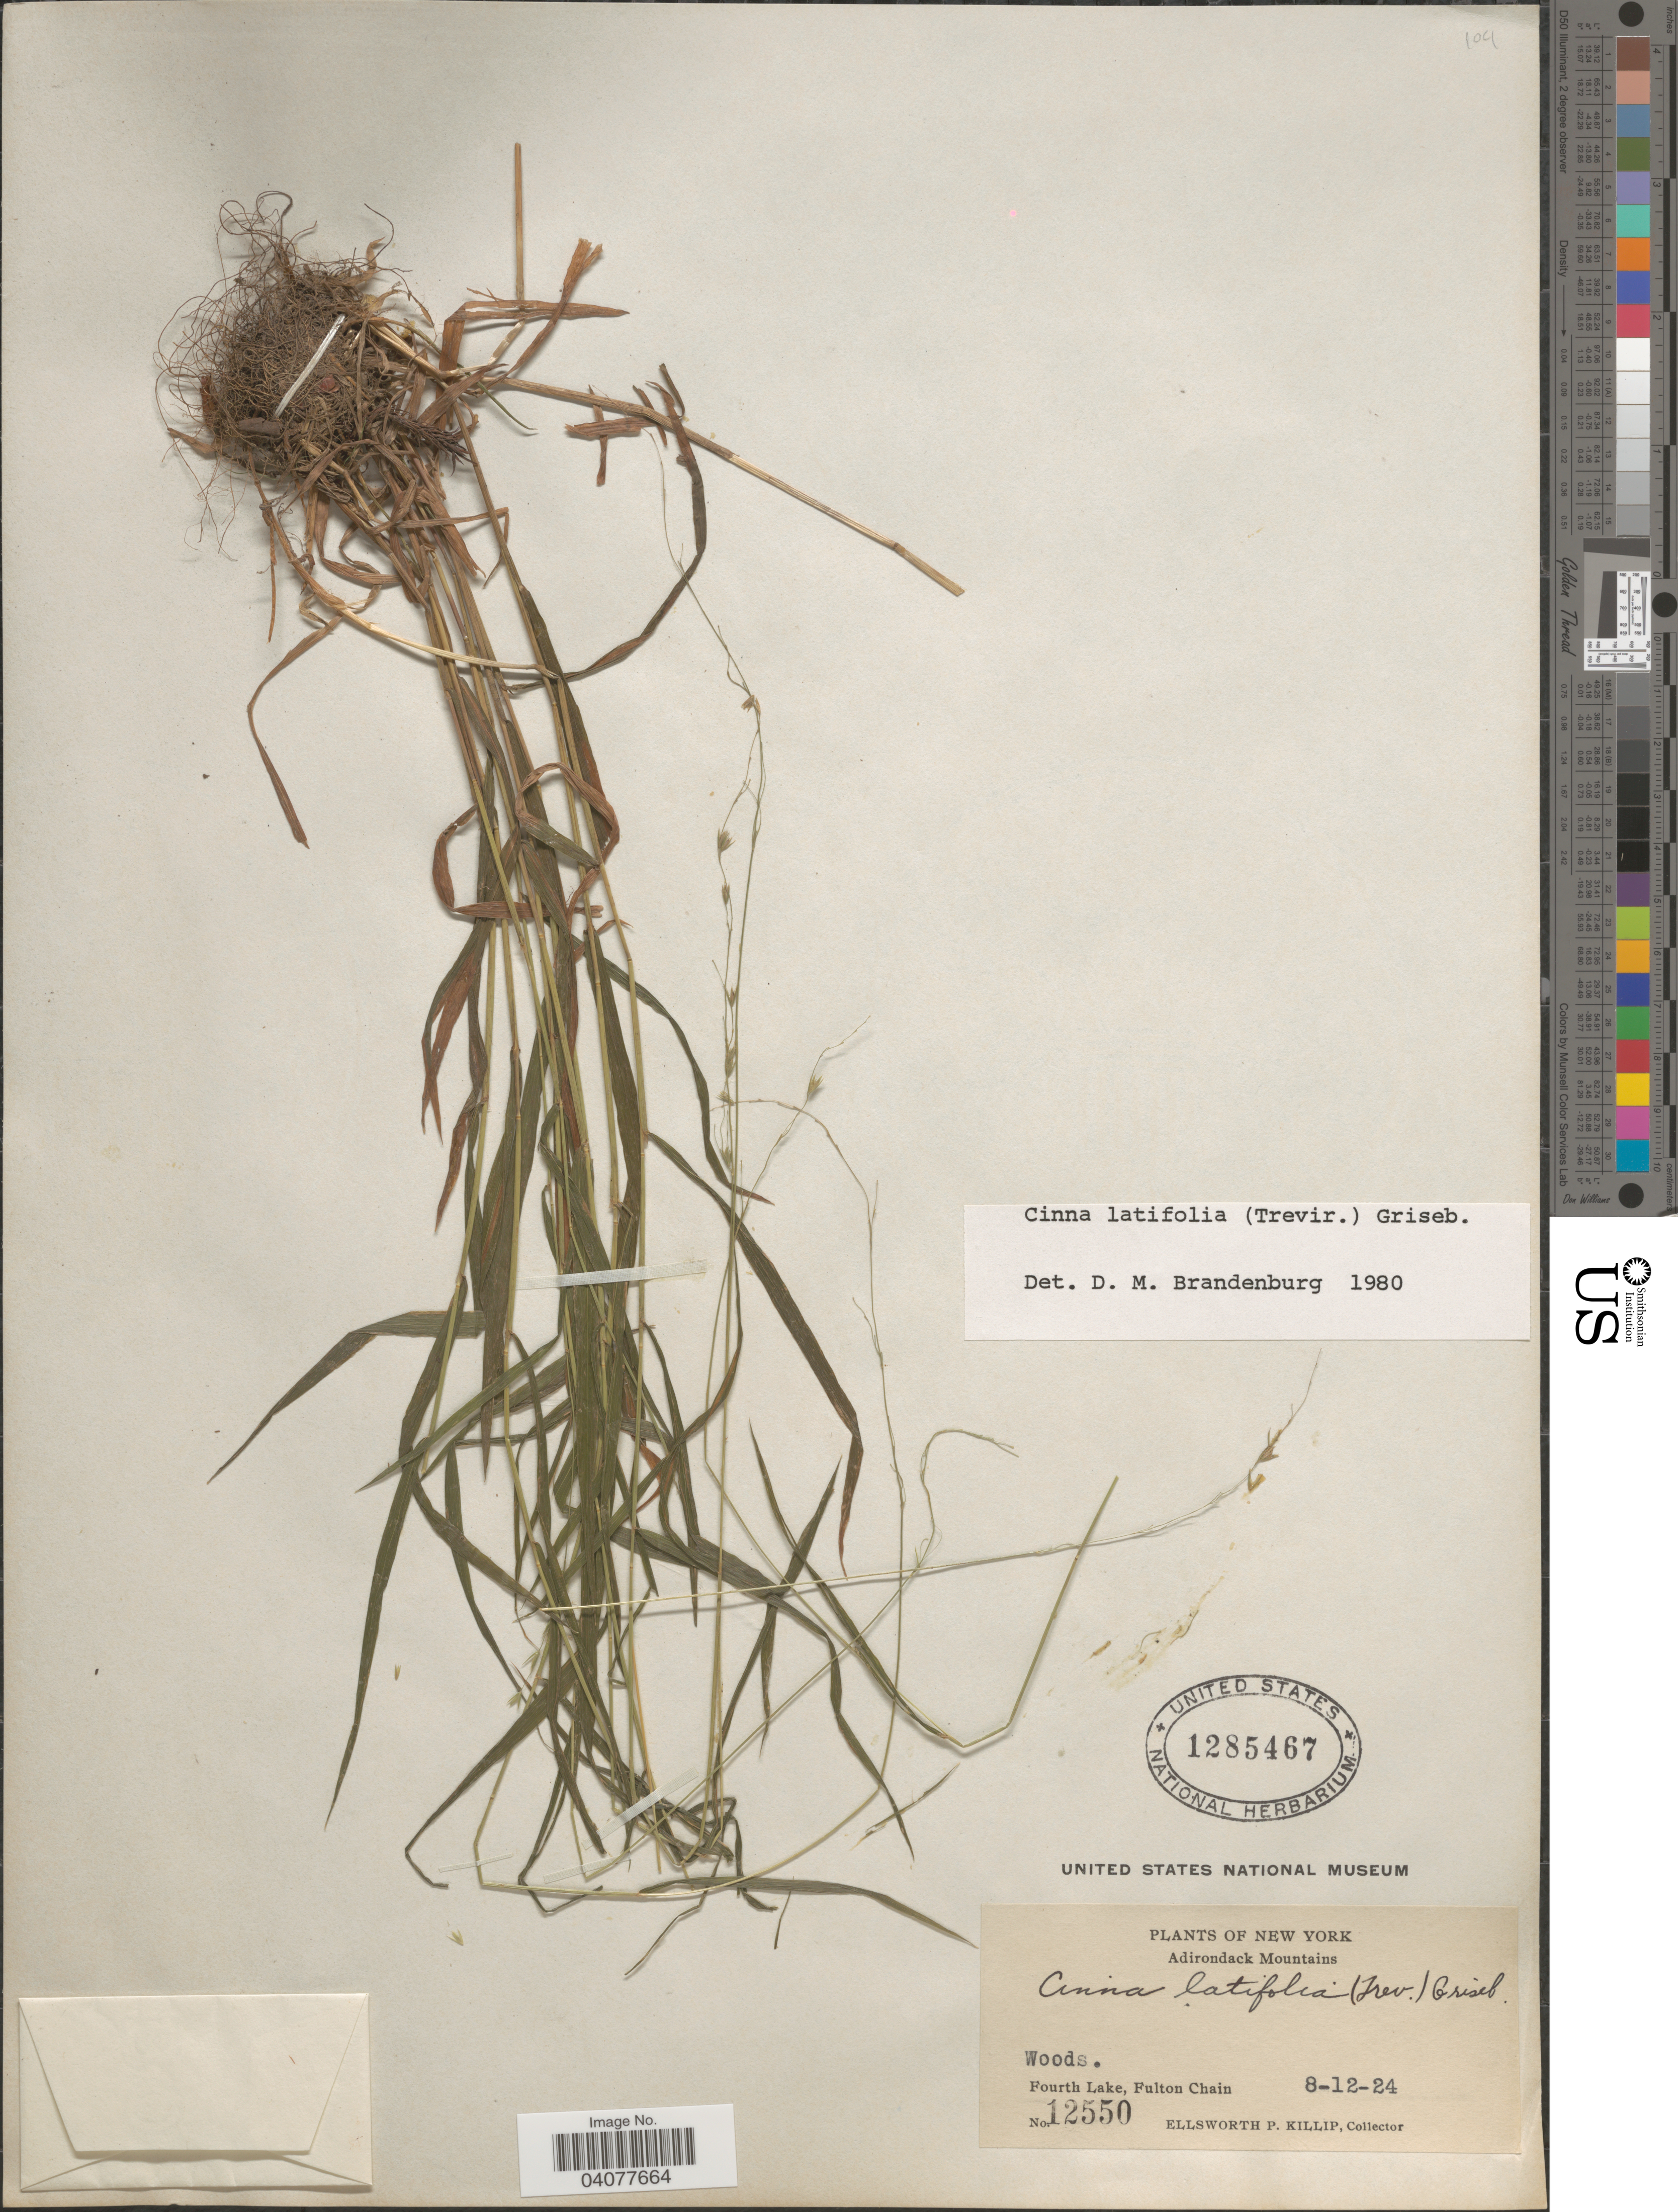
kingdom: Plantae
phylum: Tracheophyta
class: Liliopsida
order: Poales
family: Poaceae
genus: Cinna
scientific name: Cinna latifolia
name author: (Trevir. ex Goeppert) Griseb.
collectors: E. P. Killip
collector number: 12550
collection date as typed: Transcribed d/m/y: 12/8/24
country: United States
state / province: New York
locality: Adirondack Mountains. Woods. Fourth Lake, Fulton Chain.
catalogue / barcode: US 1285467